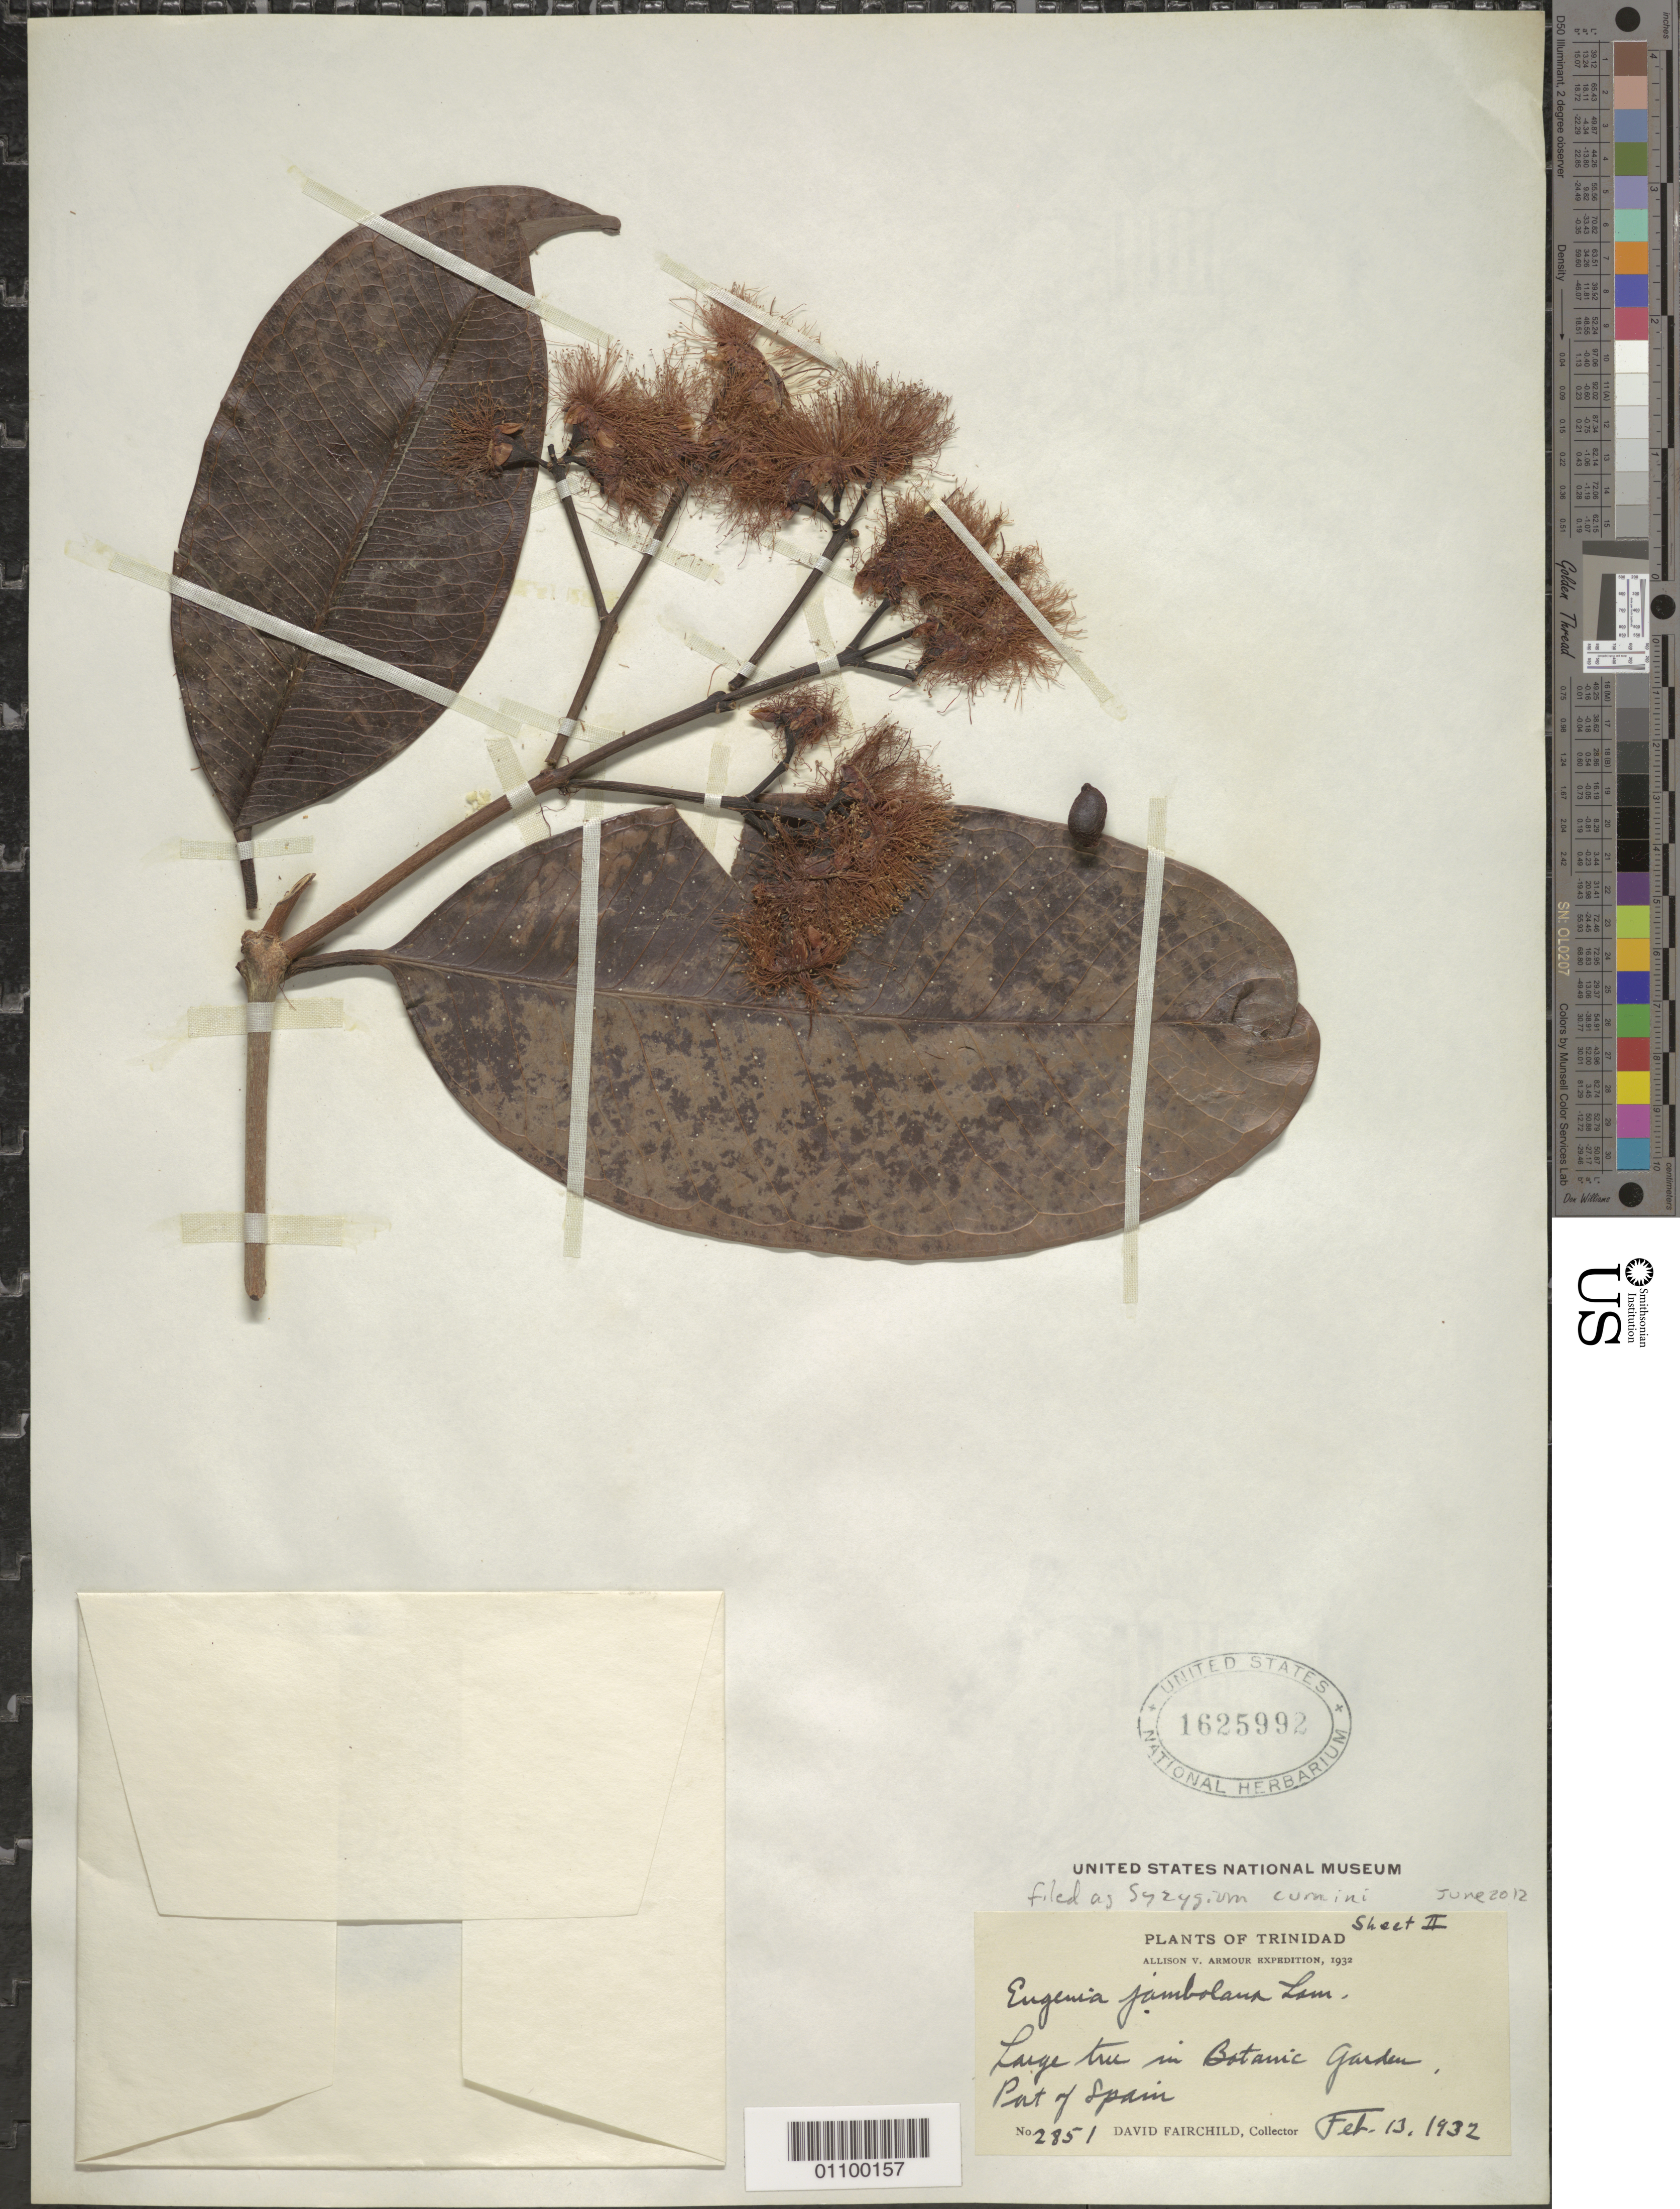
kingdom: Plantae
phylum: Tracheophyta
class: Magnoliopsida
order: Myrtales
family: Myrtaceae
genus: Syzygium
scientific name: Syzygium grande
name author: (Wight) Walp.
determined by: Strong, Mark T., (BOT), Smithsonian Institution - National Museum of Natural History (UNITED STATES)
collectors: D. Fairchild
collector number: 2851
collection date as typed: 13 Feb 1932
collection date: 1932-02-13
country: Trinidad and Tobago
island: Trinidad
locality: Port of Spain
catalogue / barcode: US 1625992